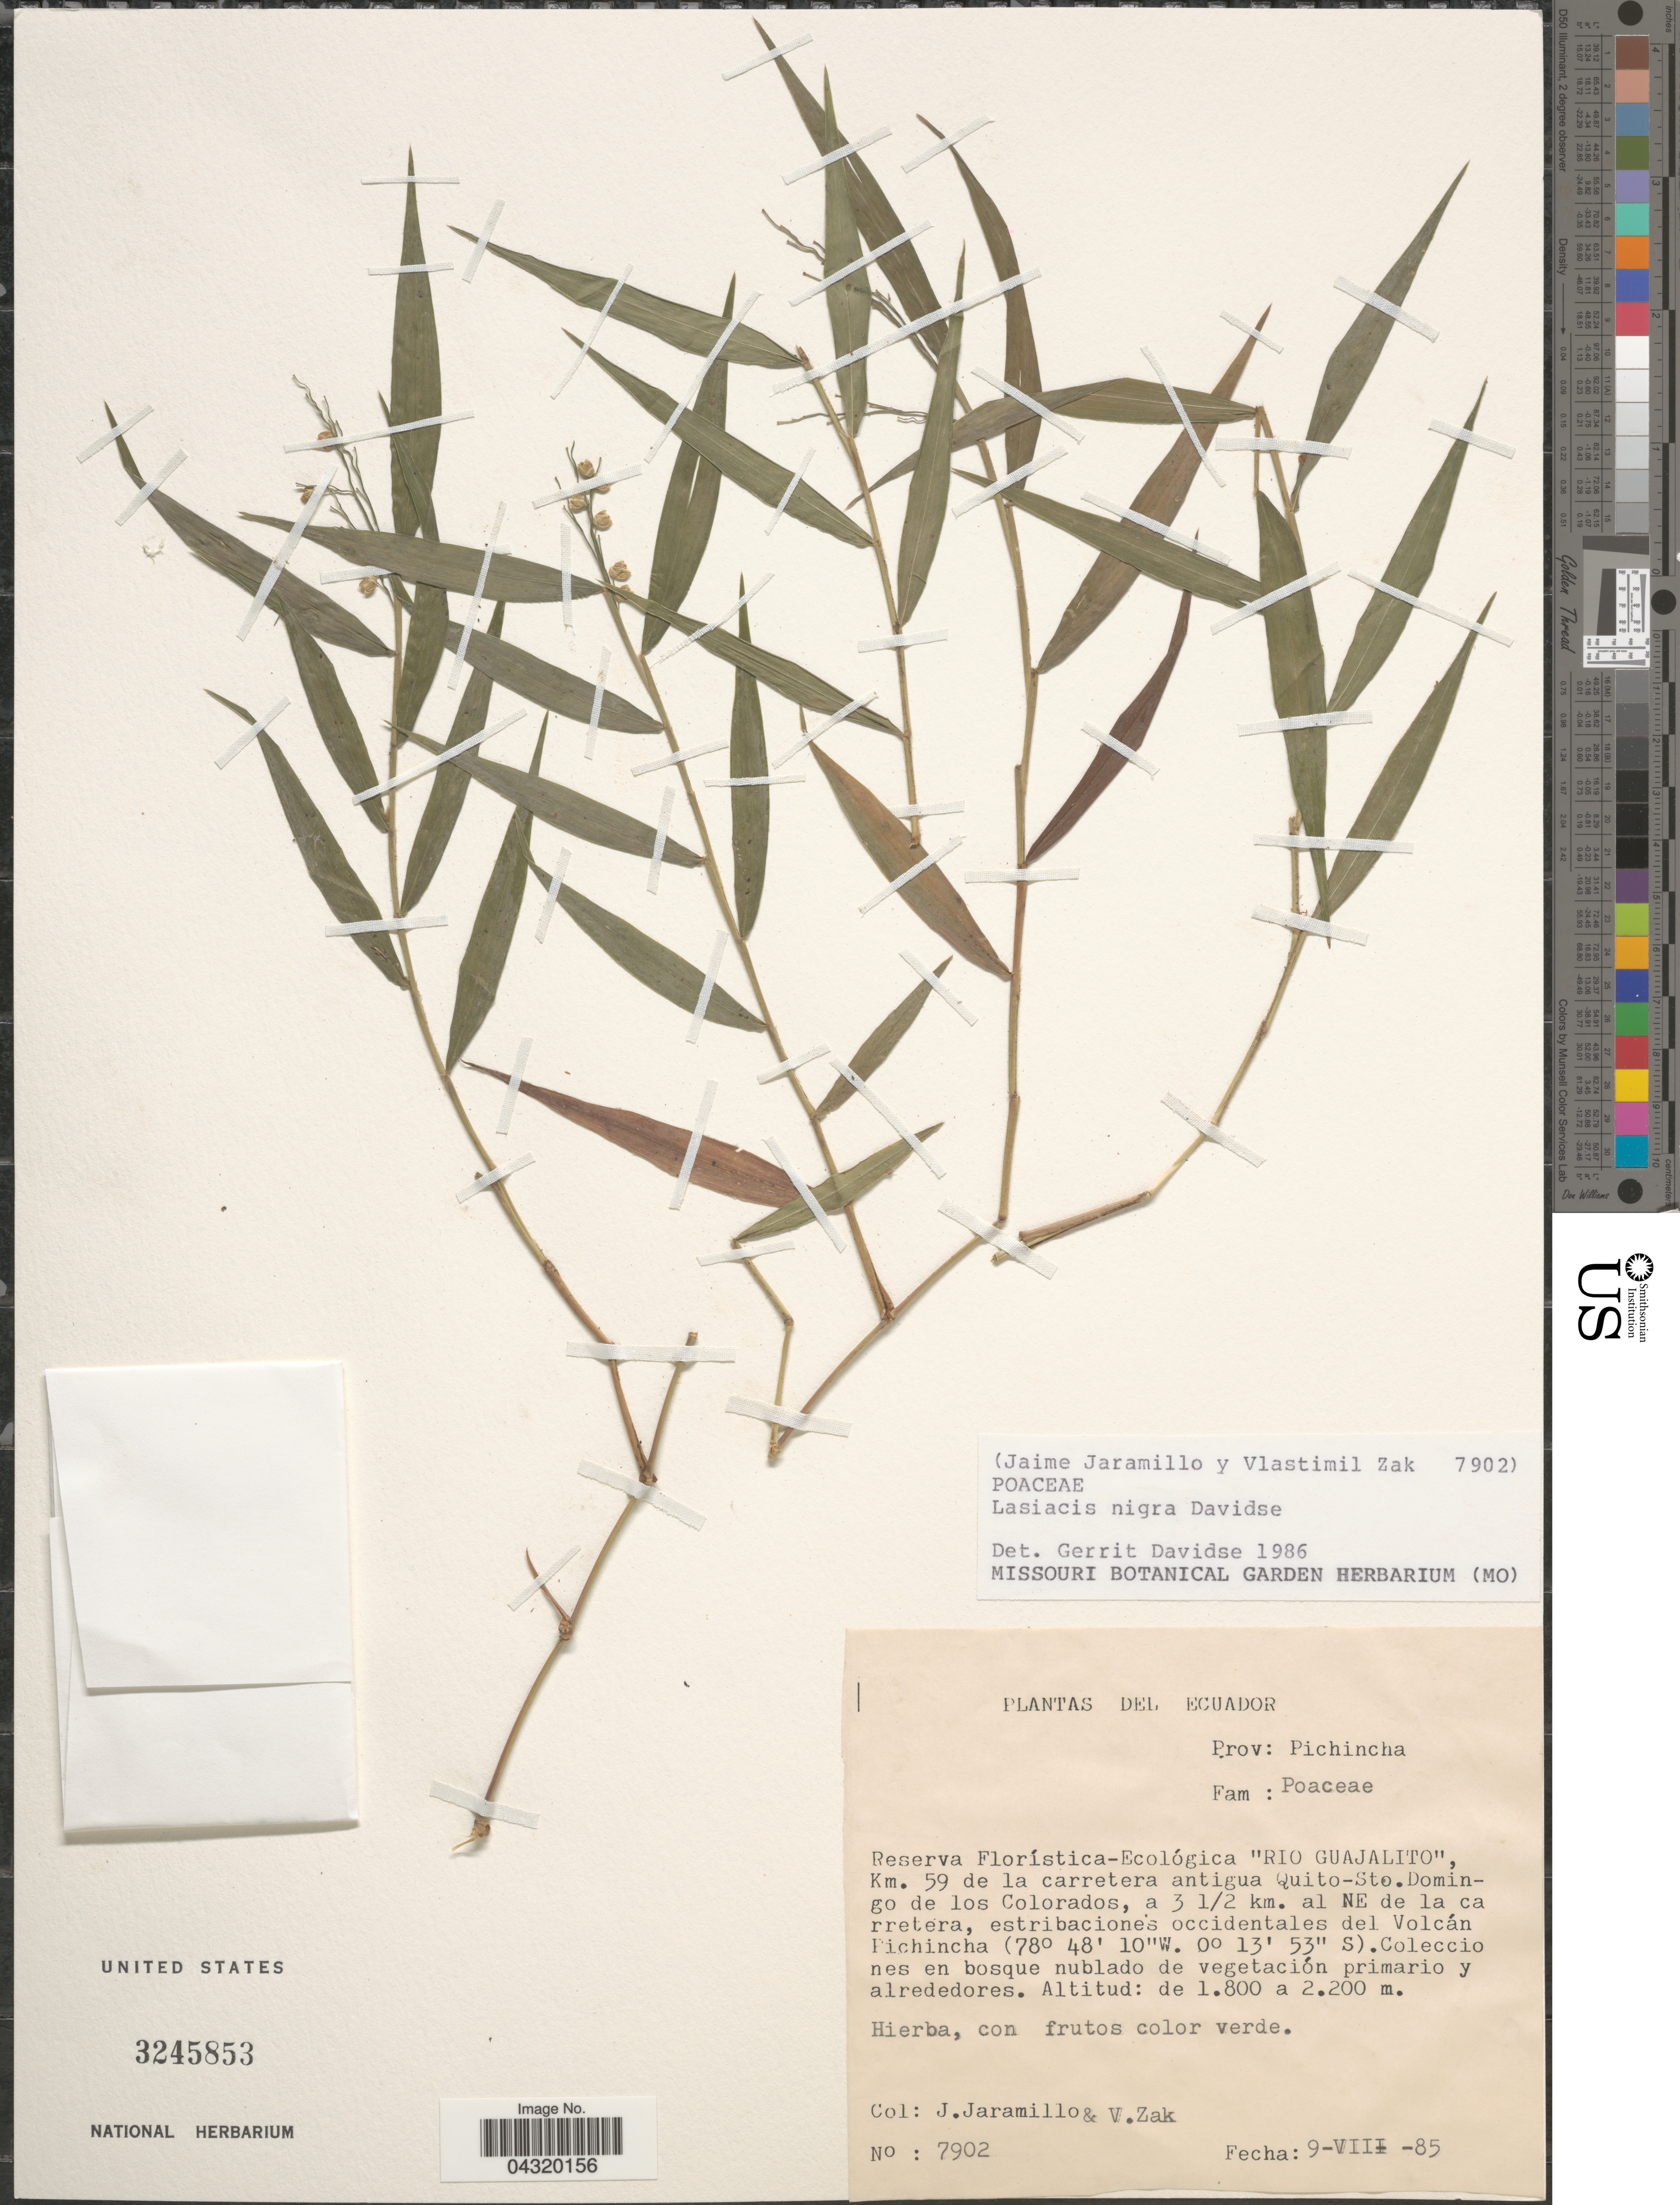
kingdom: Plantae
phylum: Tracheophyta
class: Liliopsida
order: Poales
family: Poaceae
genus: Lasiacis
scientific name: Lasiacis nigra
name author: Davidse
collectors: J. Jaramillo & V. Zak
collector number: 7902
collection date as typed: Transcribed d/m/y: 9/8/85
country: Ecuador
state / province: Pichincha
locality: Reserva Florística-Ecológica "Rio Guajalito", Km. 59 de la carretera antigua Quito-Sto.Domingo de los Colorados, a 3 ½ km. al NE de la carretera, estribaciones occidentales del Volcán Pichincha.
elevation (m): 1800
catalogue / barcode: US 3245853